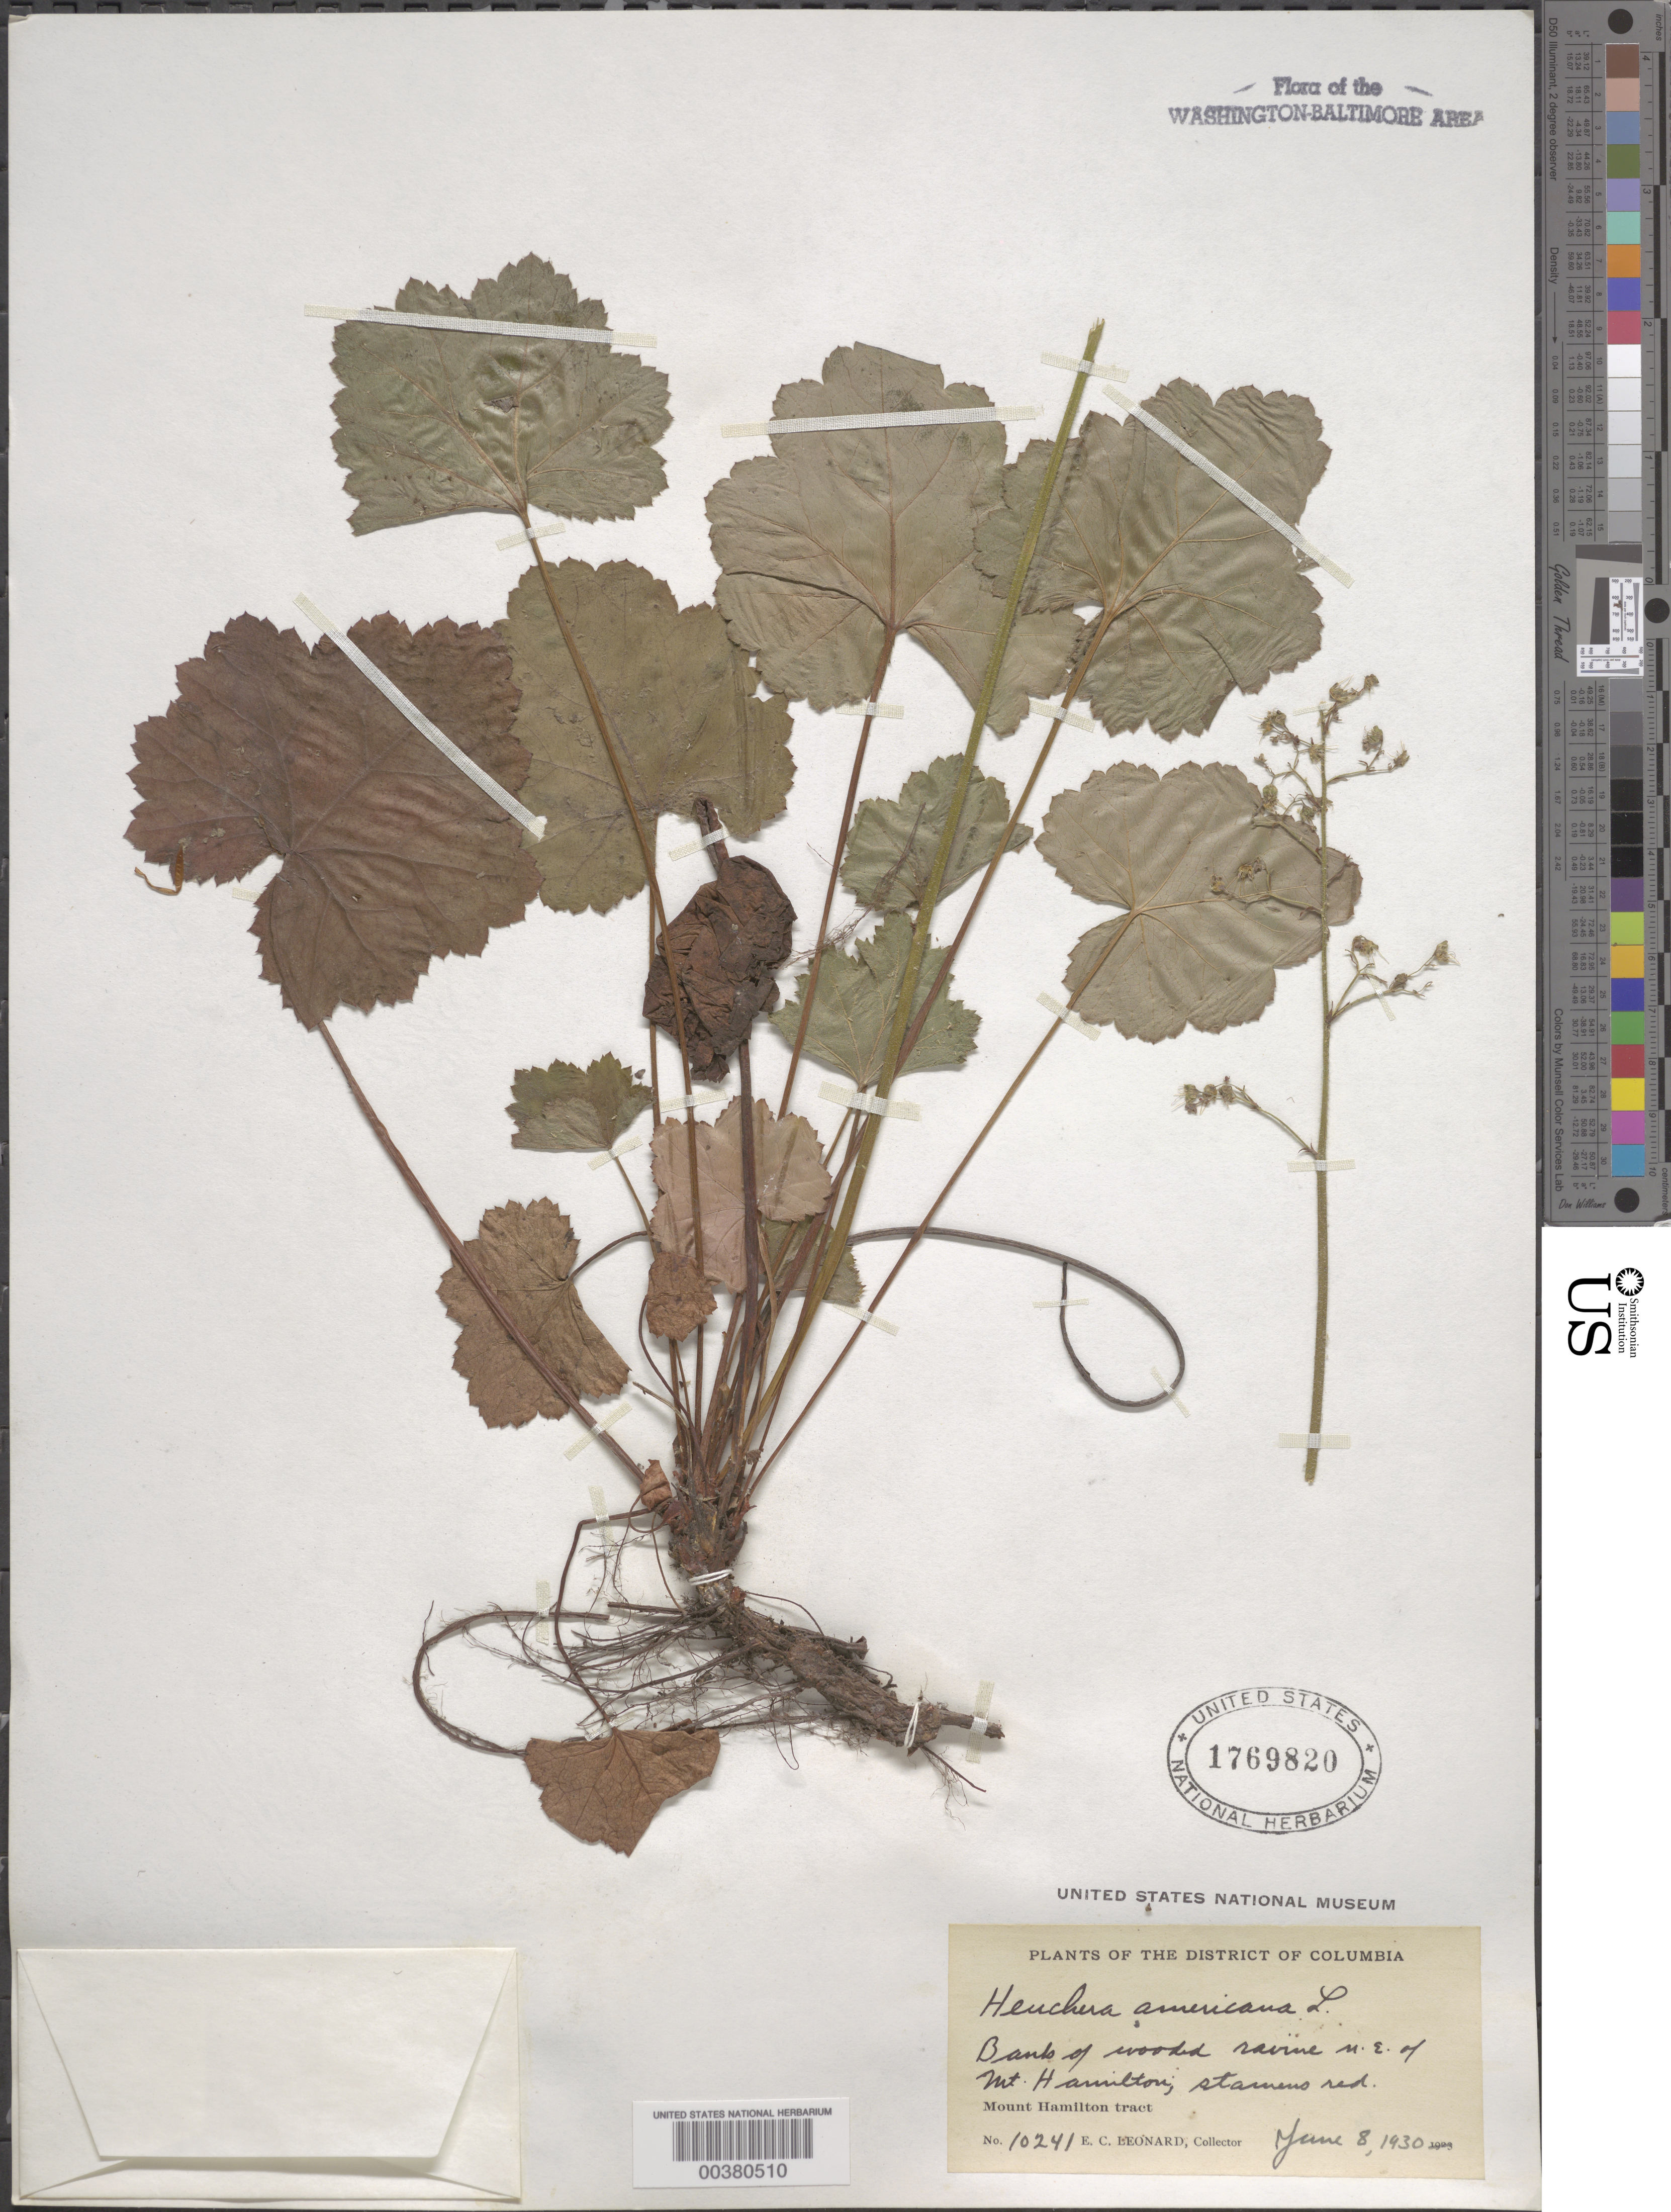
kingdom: Plantae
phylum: Tracheophyta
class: Magnoliopsida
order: Saxifragales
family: Saxifragaceae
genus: Heuchera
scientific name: Heuchera americana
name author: L.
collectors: E. C. Leonard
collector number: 10241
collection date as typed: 08 Jun 1930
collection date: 1930-06-08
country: United States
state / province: District of Columbia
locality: Northeast of Mount Hamilton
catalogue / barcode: US 1769820